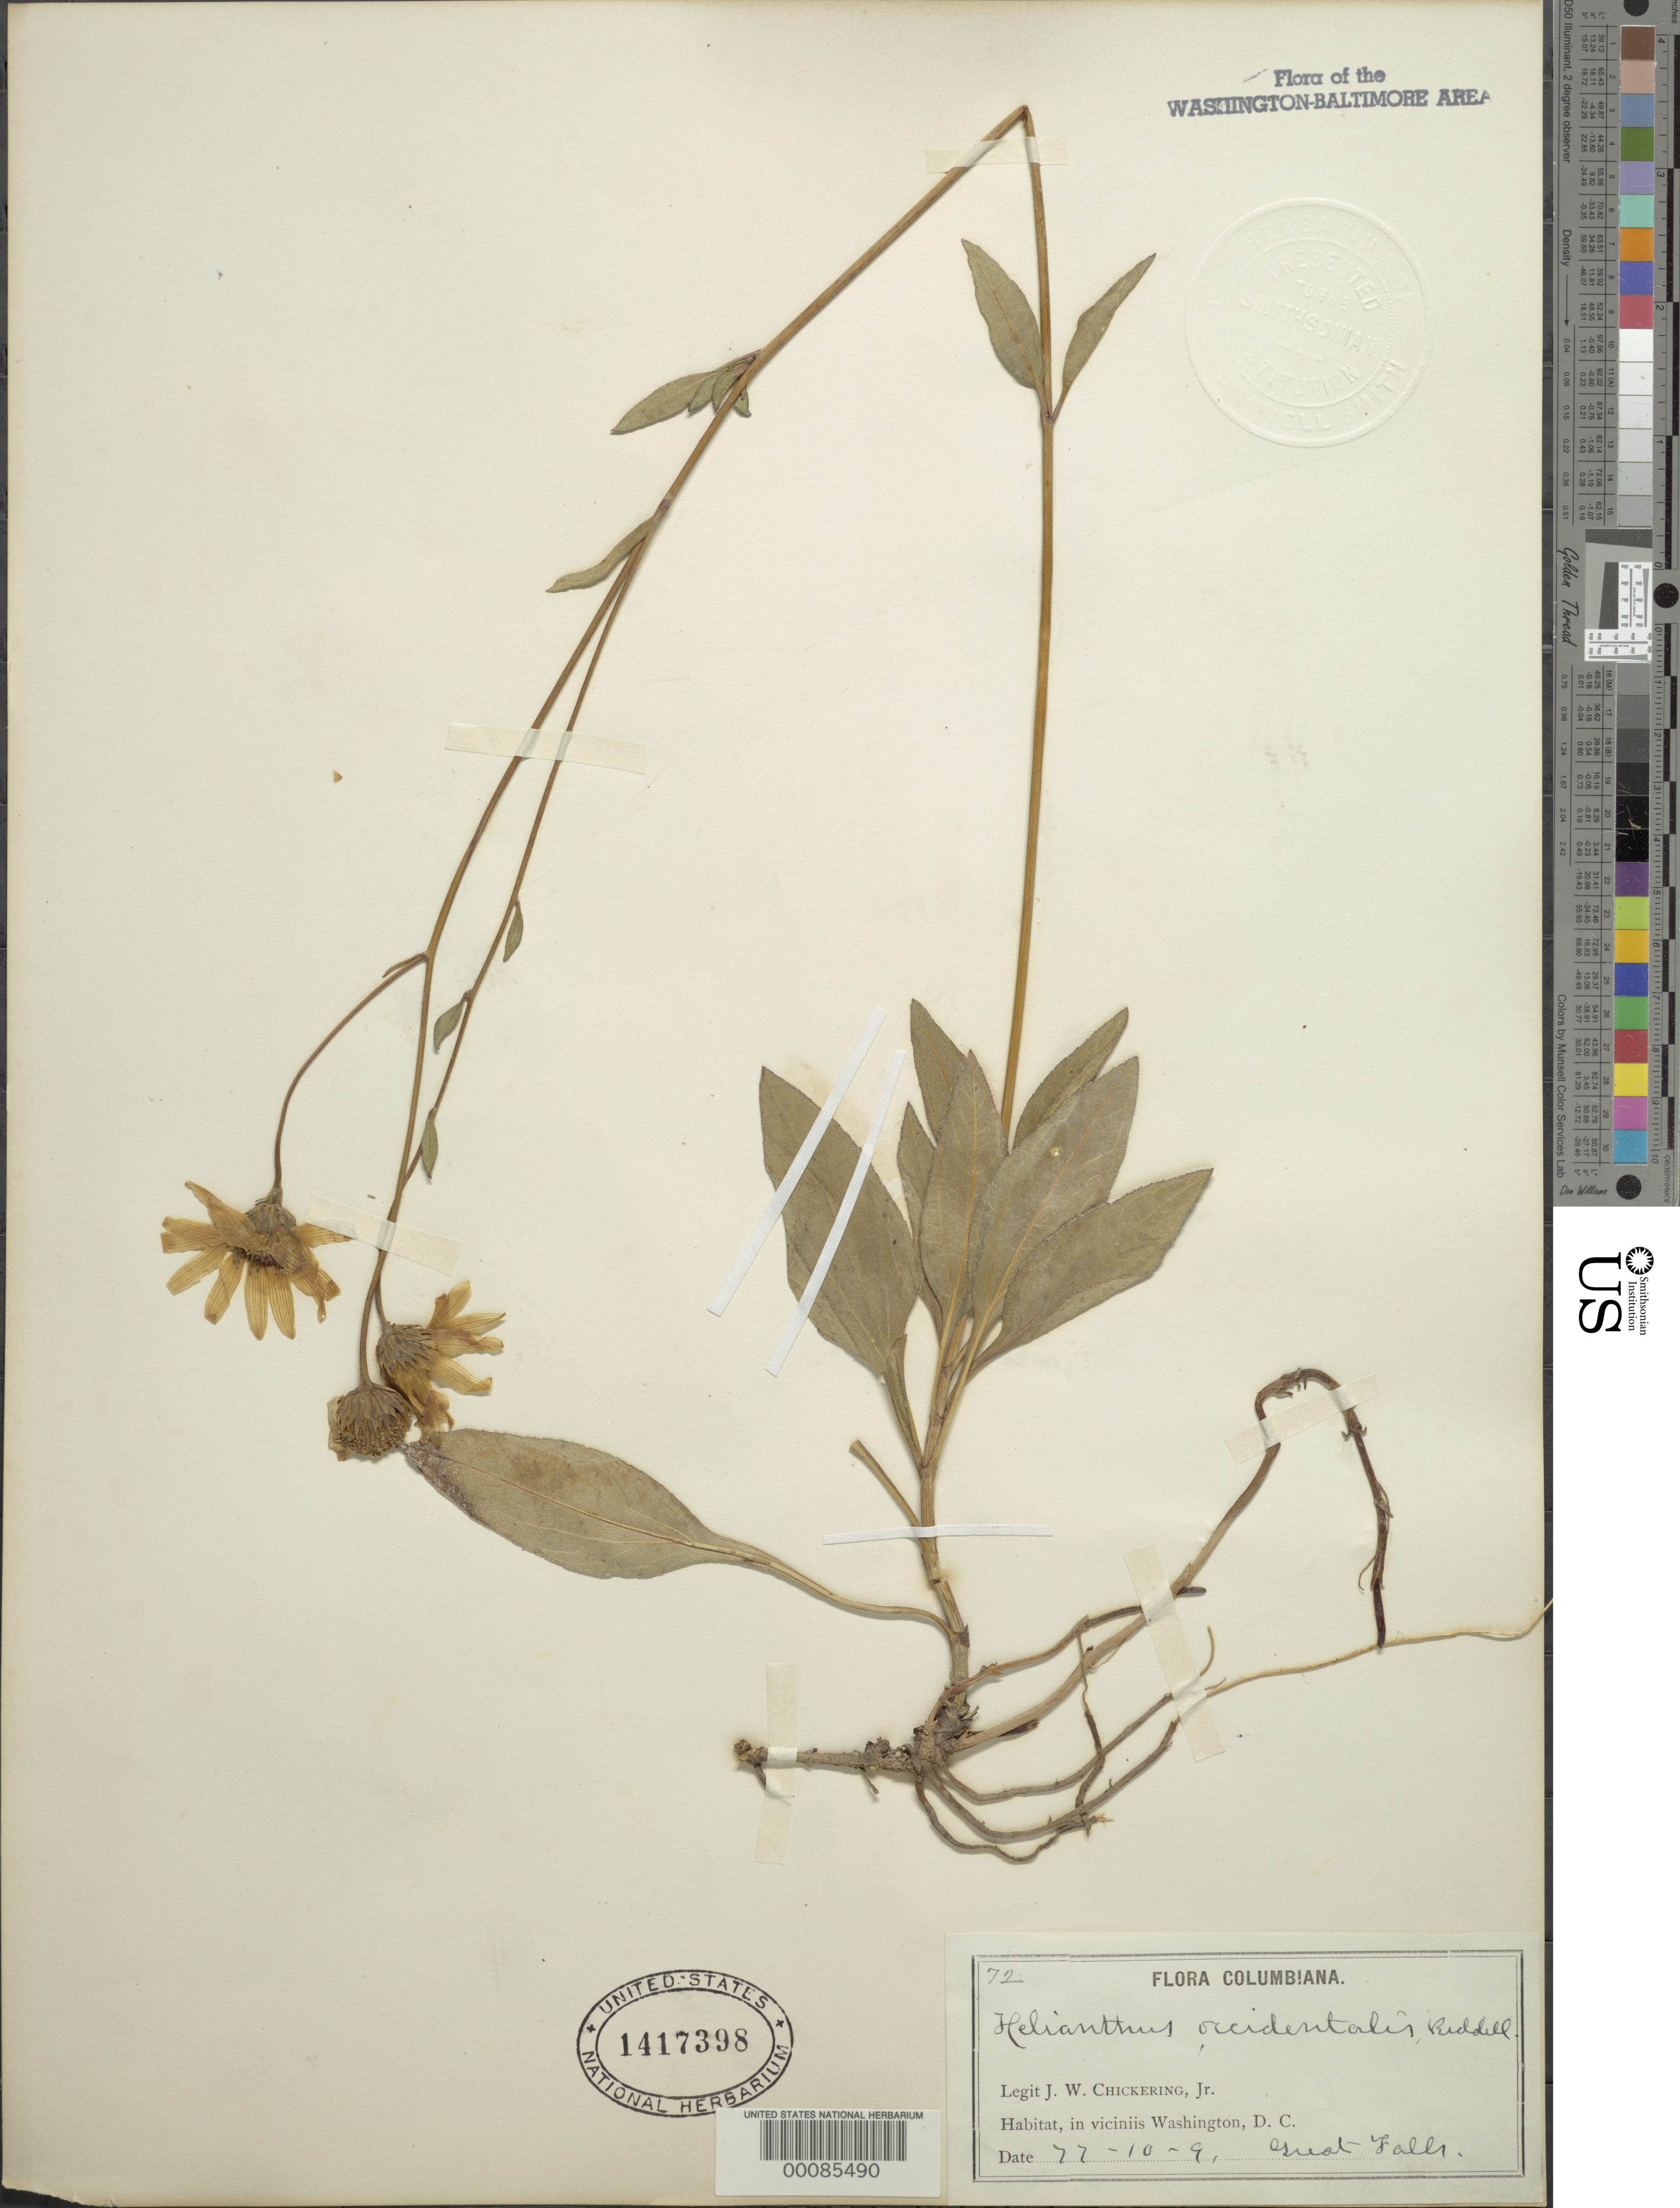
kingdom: Plantae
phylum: Tracheophyta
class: Magnoliopsida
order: Asterales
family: Asteraceae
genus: Helianthus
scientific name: Helianthus occidentalis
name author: Riddell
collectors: J. Chickering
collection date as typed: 10 Sep 1877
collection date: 1877-09-10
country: United States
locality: Great Falls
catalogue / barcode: US 1417398